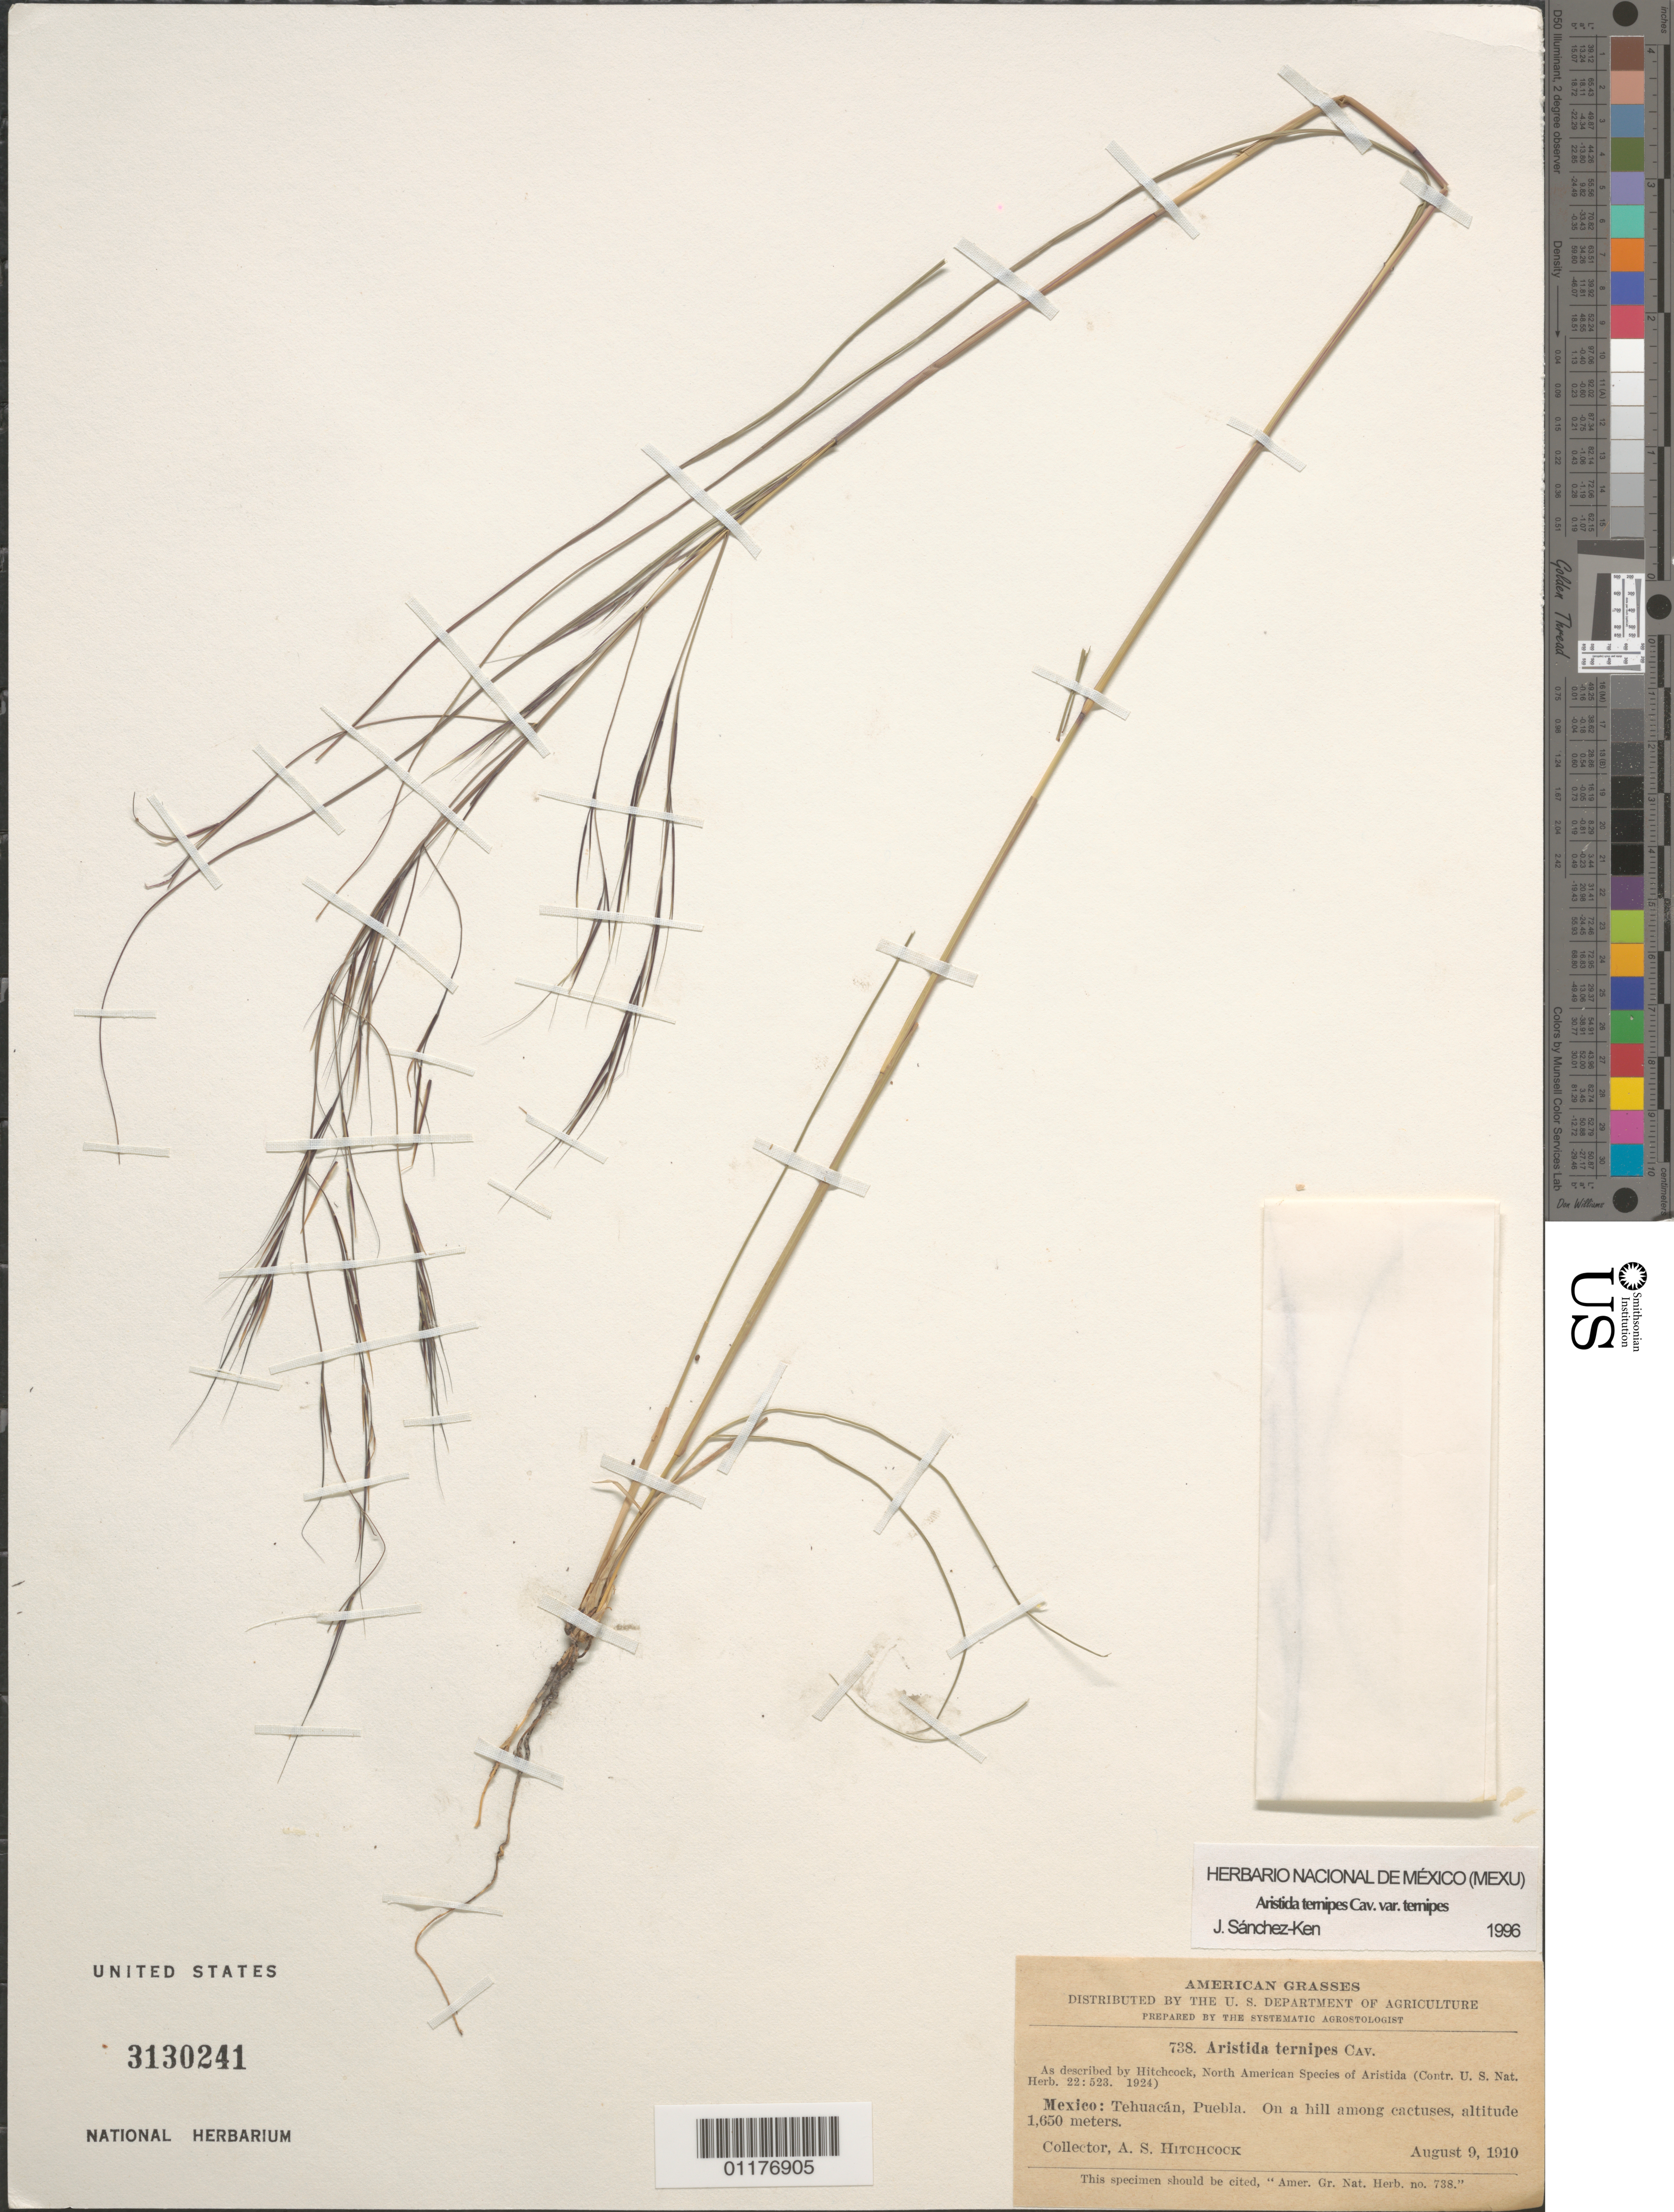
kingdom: Plantae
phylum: Tracheophyta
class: Liliopsida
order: Poales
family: Poaceae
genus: Aristida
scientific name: Aristida ternipes var. ternipes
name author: Cav.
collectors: A. S. Hitchcock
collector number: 738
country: Mexico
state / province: Puebla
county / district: Tehuacán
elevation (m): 1650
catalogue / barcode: US 3130241